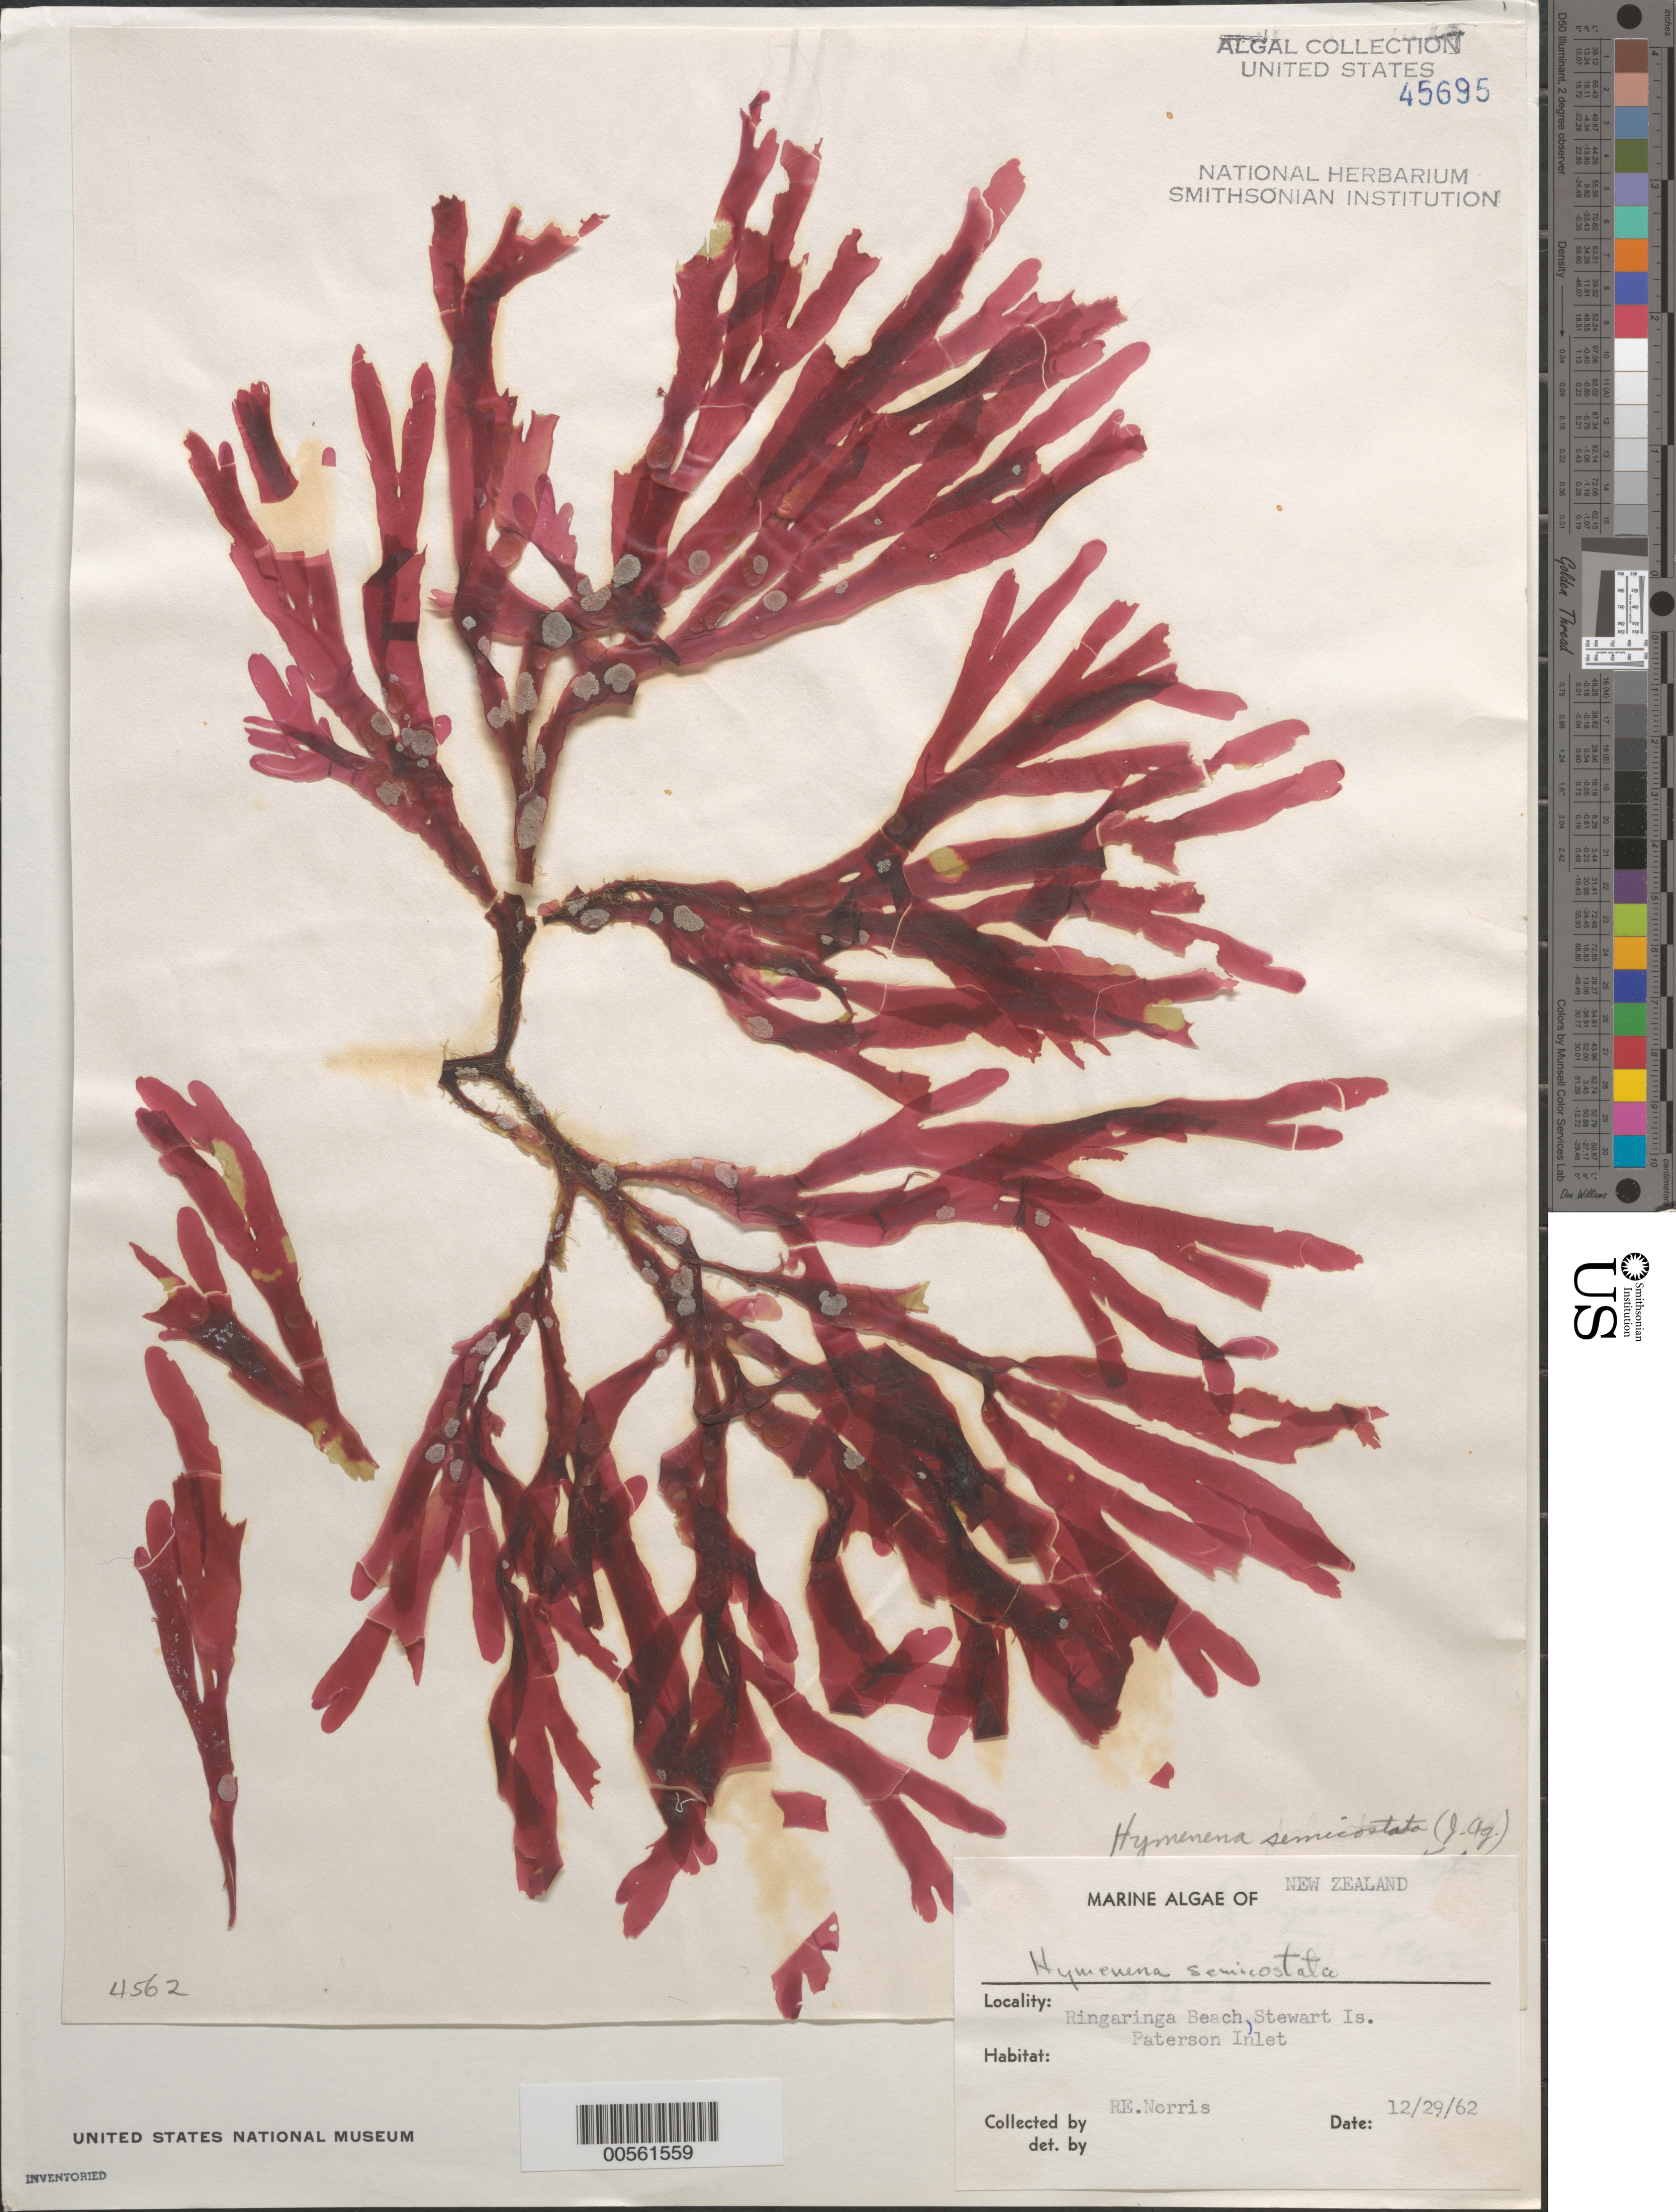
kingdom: Plantae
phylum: Rhodophyta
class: Florideophyceae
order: Ceramiales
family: Delesseriaceae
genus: Hymenena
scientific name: Hymenena semicostata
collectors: R. E. Norris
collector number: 4562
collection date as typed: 29 Dec 1962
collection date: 1962-12-29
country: New Zealand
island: Stewart Island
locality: Ringaringa Beach, Paterson Inlet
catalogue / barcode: US 45695